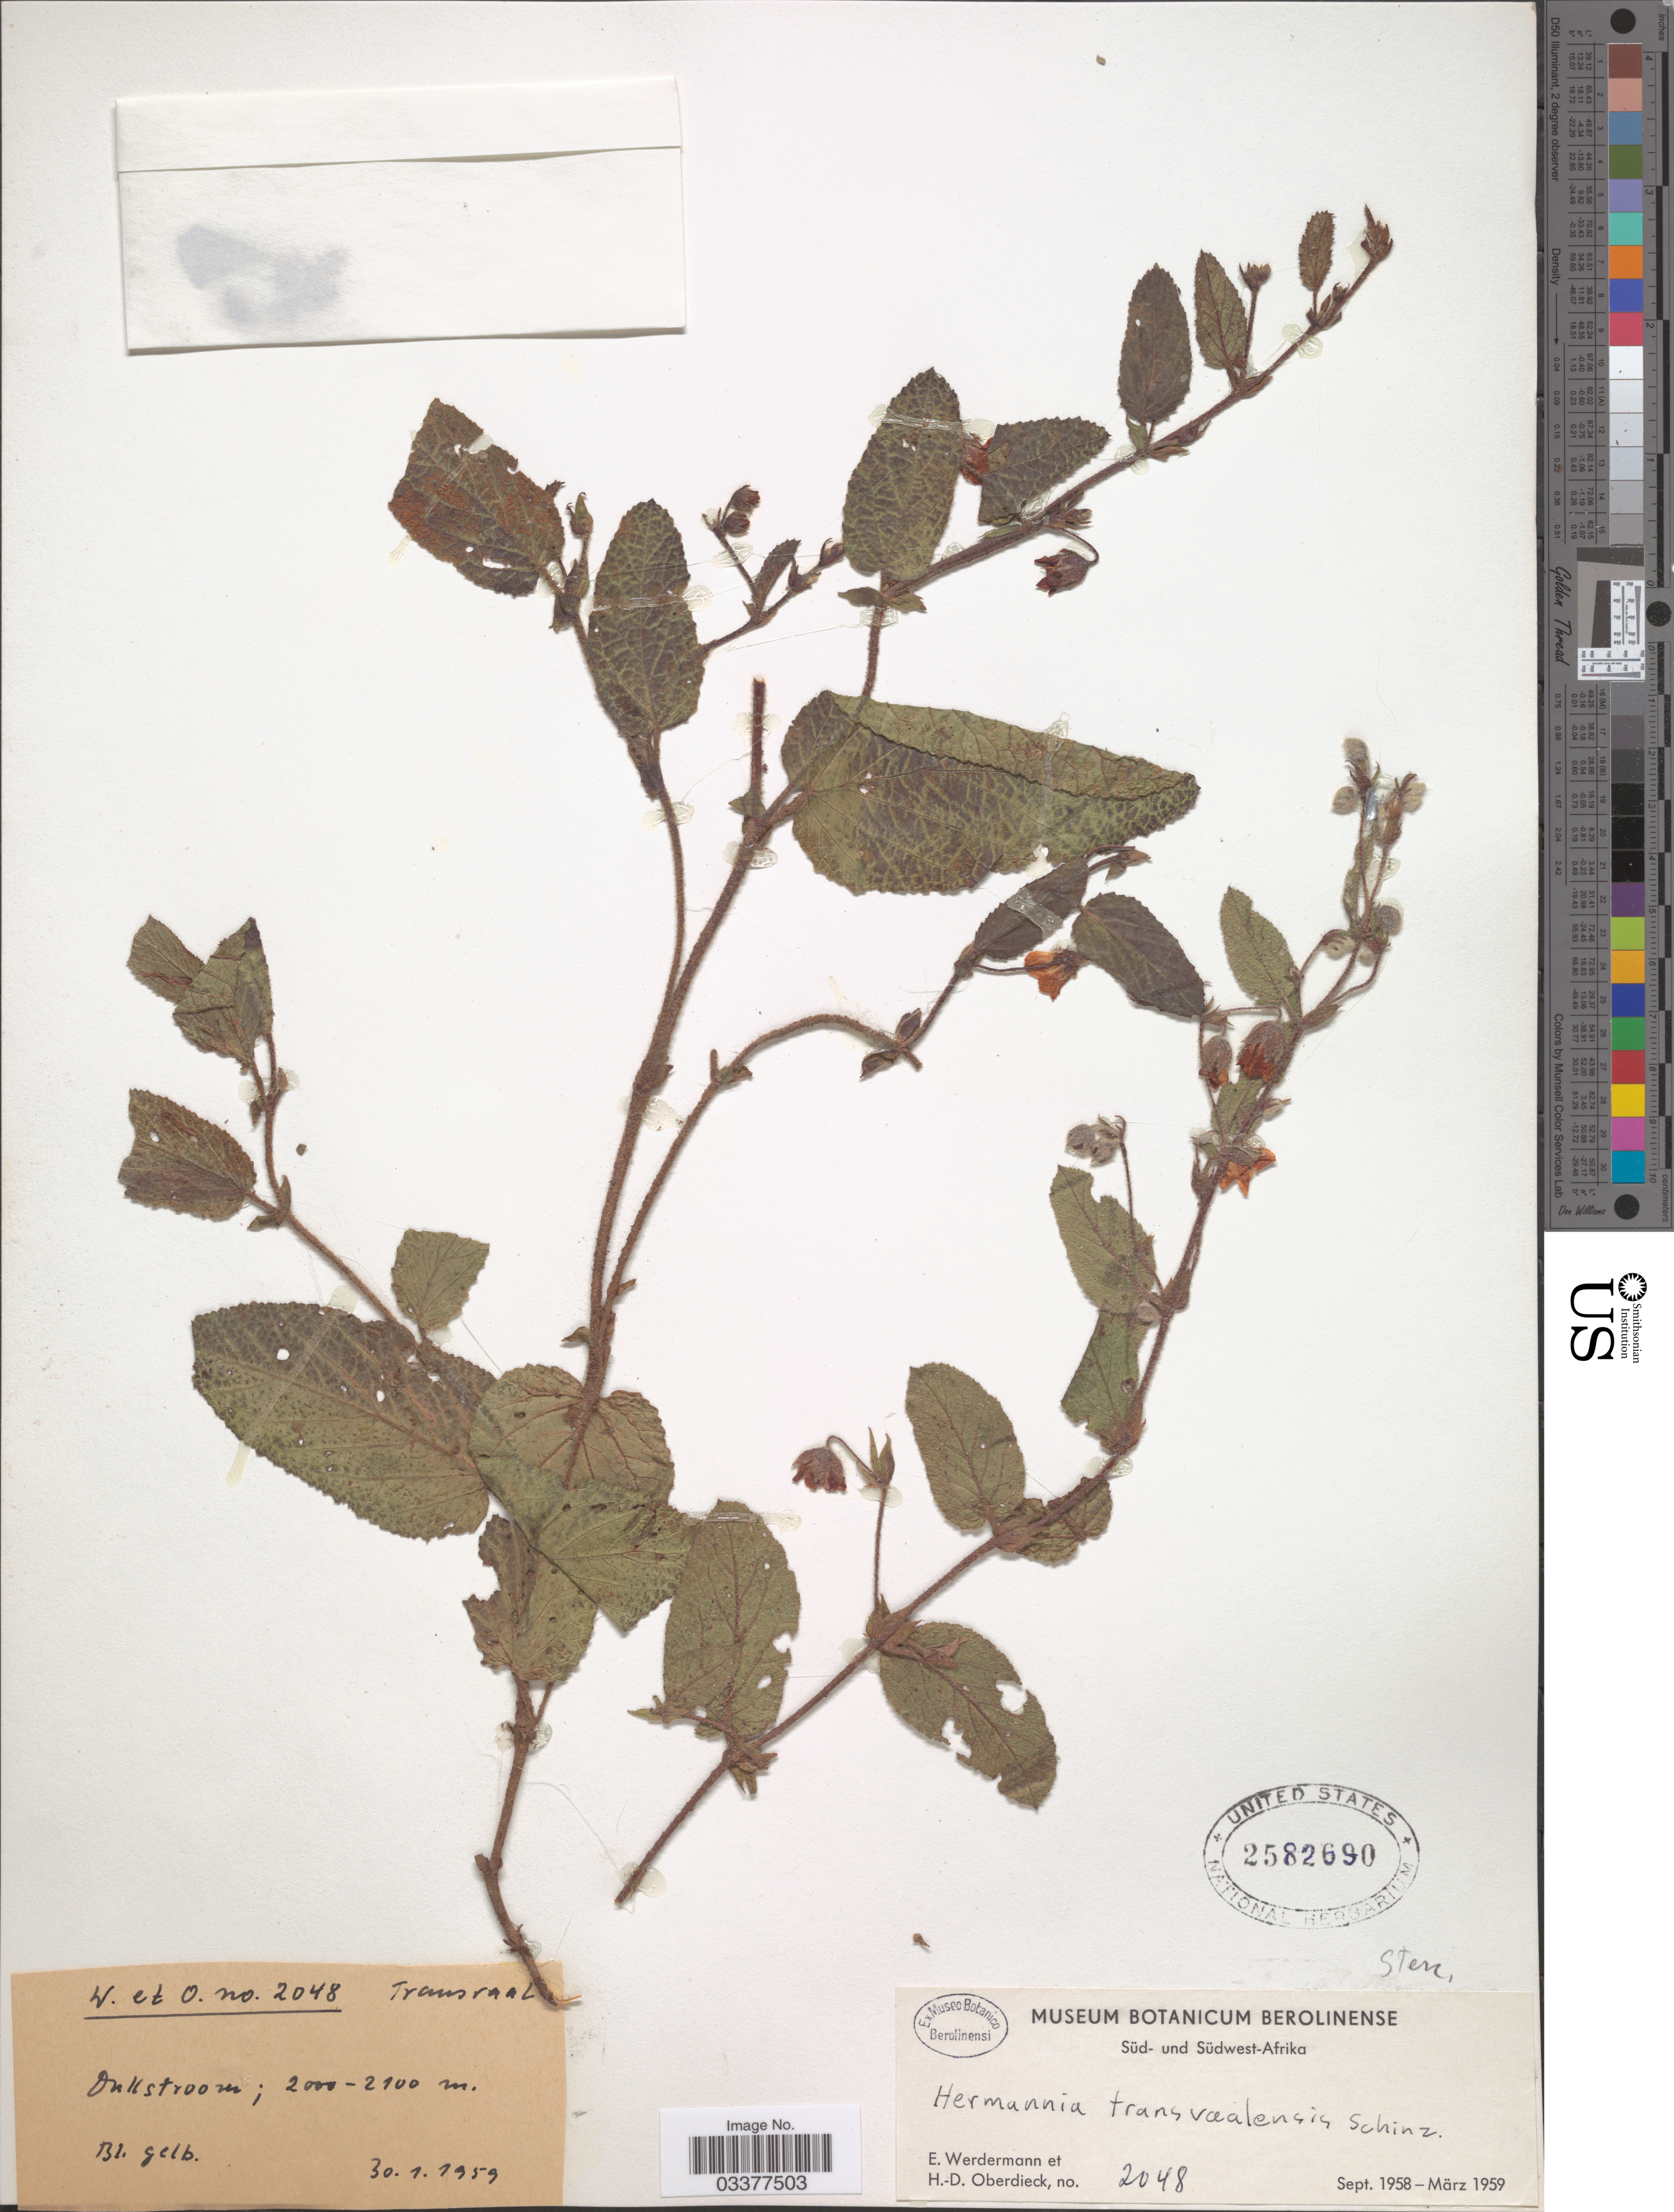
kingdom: Plantae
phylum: Tracheophyta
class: Magnoliopsida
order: Malvales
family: Malvaceae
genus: Hermannia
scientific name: Hermannia transvaalensis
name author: Schinz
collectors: E. Werdermann & H. Oberdieck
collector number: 2048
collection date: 1959-01-30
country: South Africa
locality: Transvaal. Dullstroom. Süd-Afrika.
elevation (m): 2000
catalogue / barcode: US 2582690